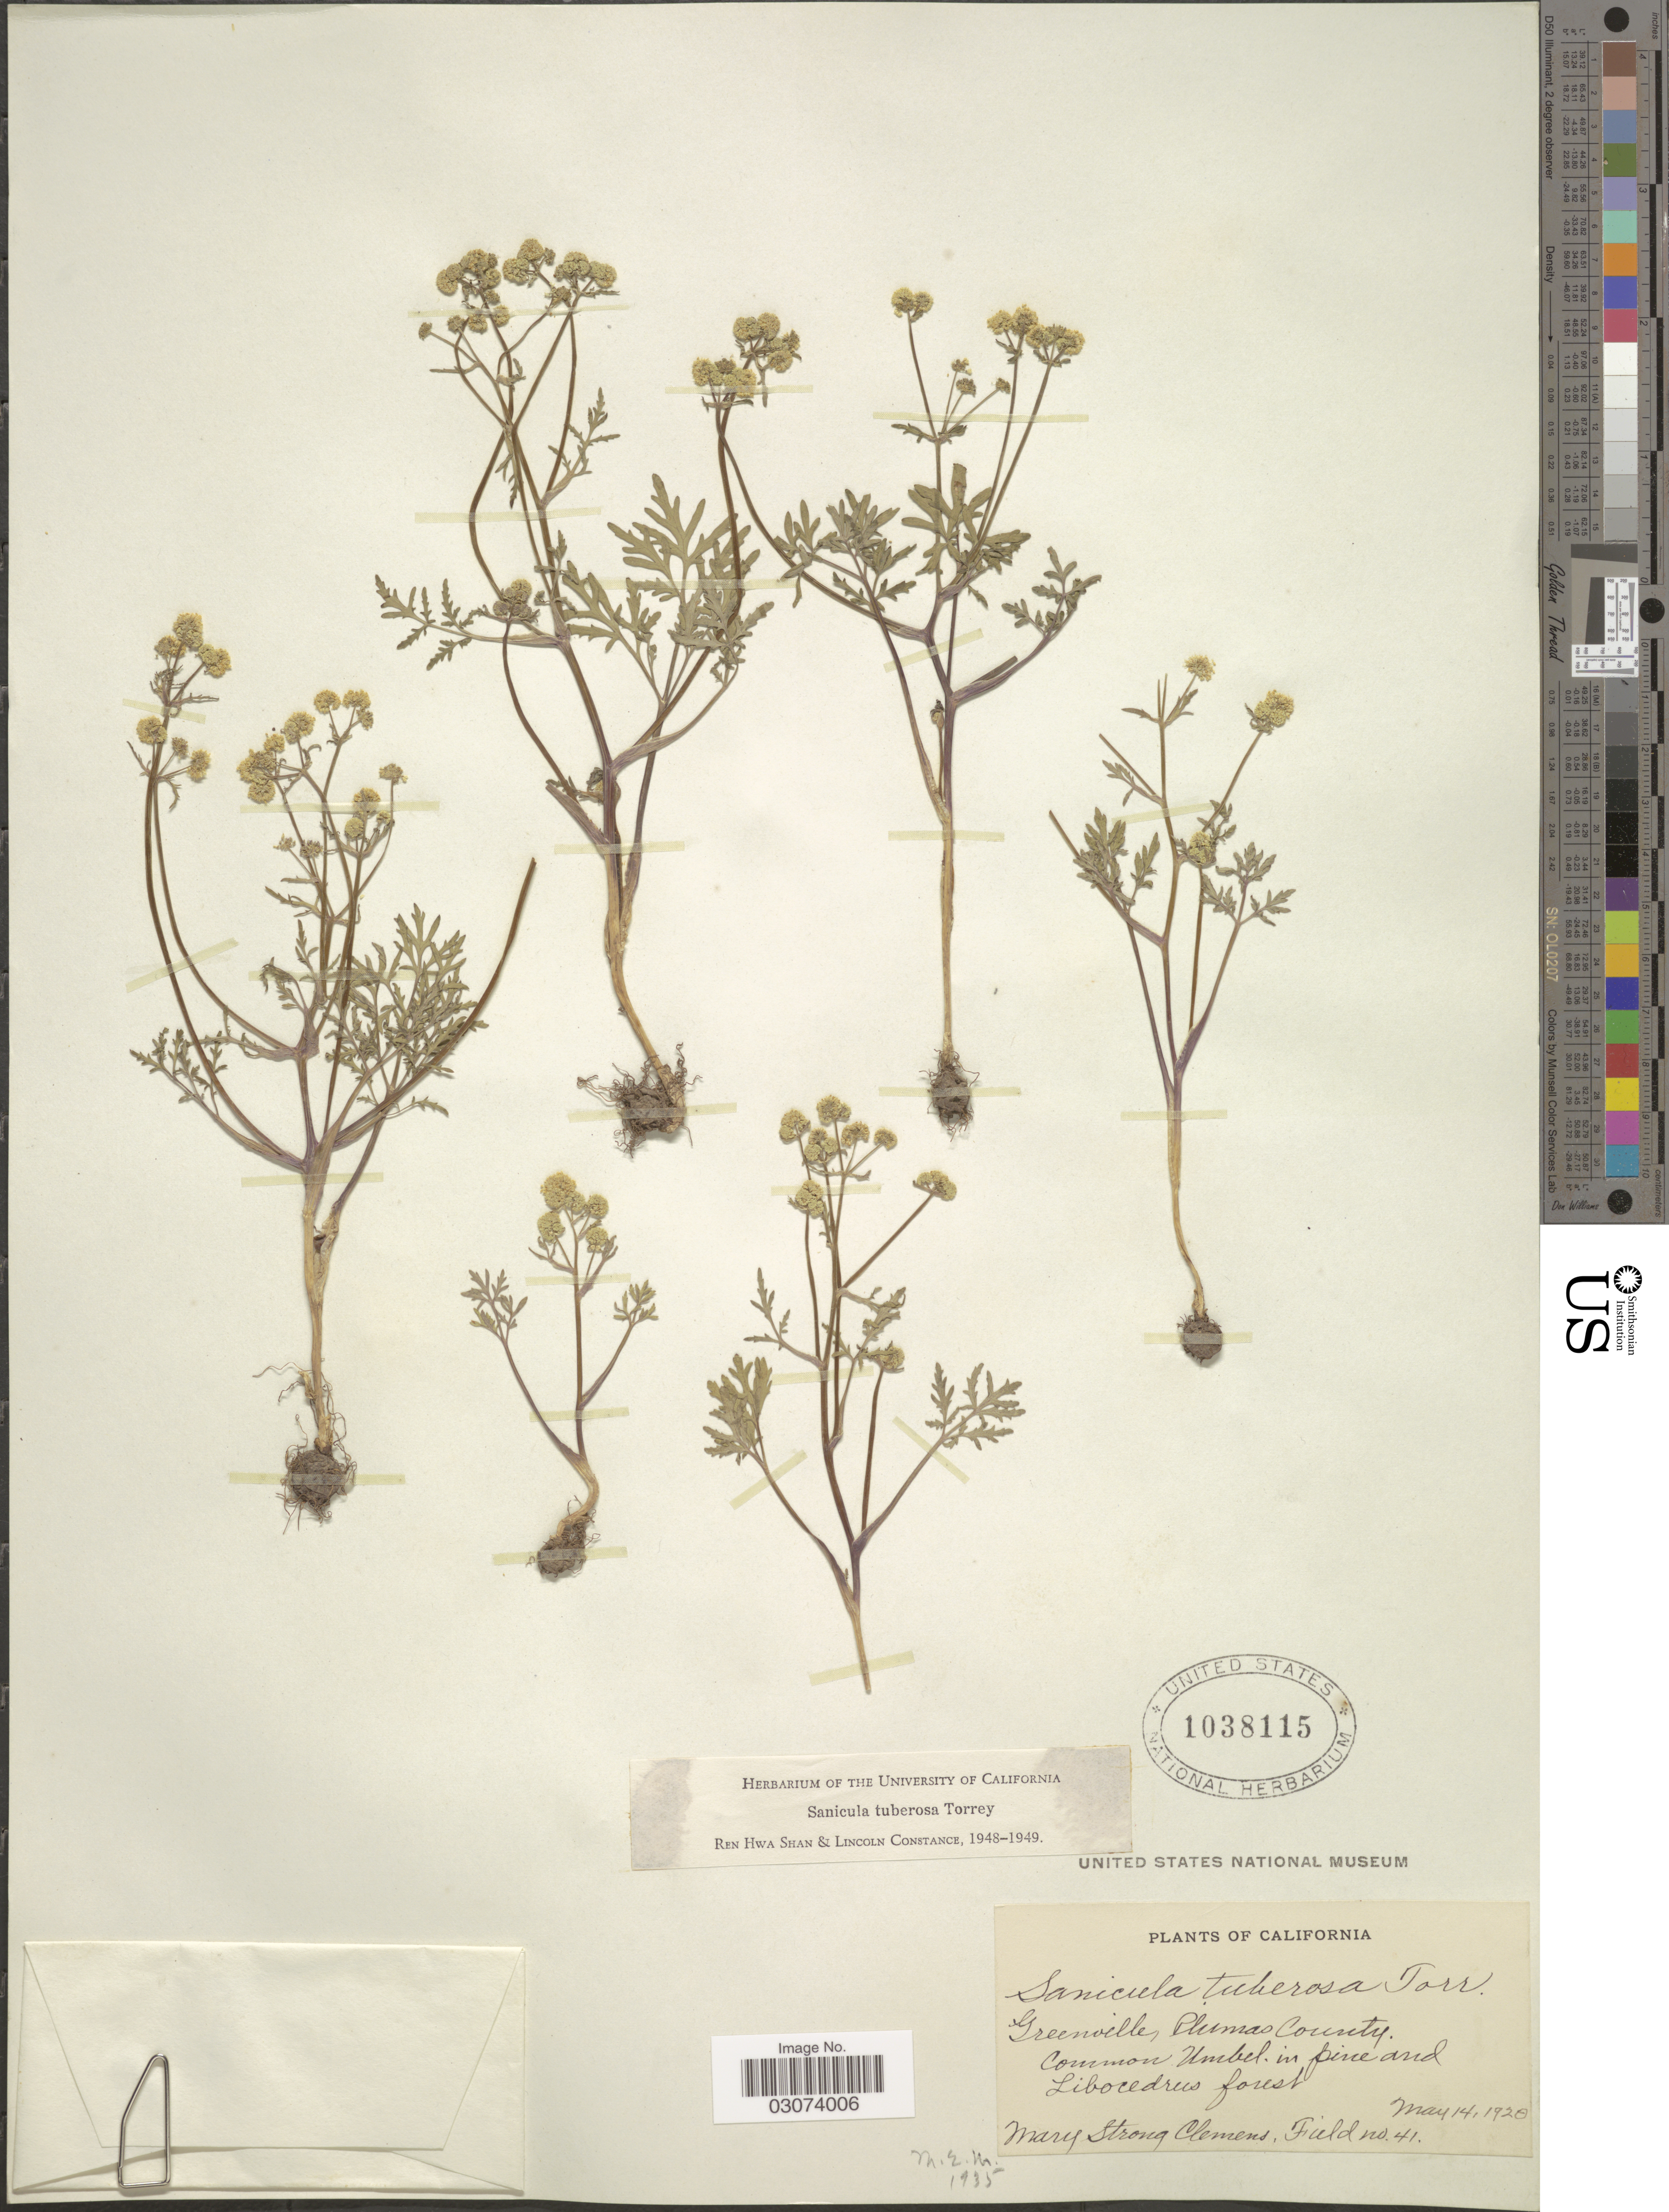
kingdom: Plantae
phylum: Tracheophyta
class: Magnoliopsida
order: Apiales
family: Apiaceae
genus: Sanicula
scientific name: Sanicula tuberosa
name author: Torr.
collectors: M. S. Clemens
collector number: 41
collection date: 1920-05-14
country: United States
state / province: California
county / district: Plumas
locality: Greenville, Plumas County. Common Umbel in pine and Libocedrus forest.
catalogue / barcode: US 1038115